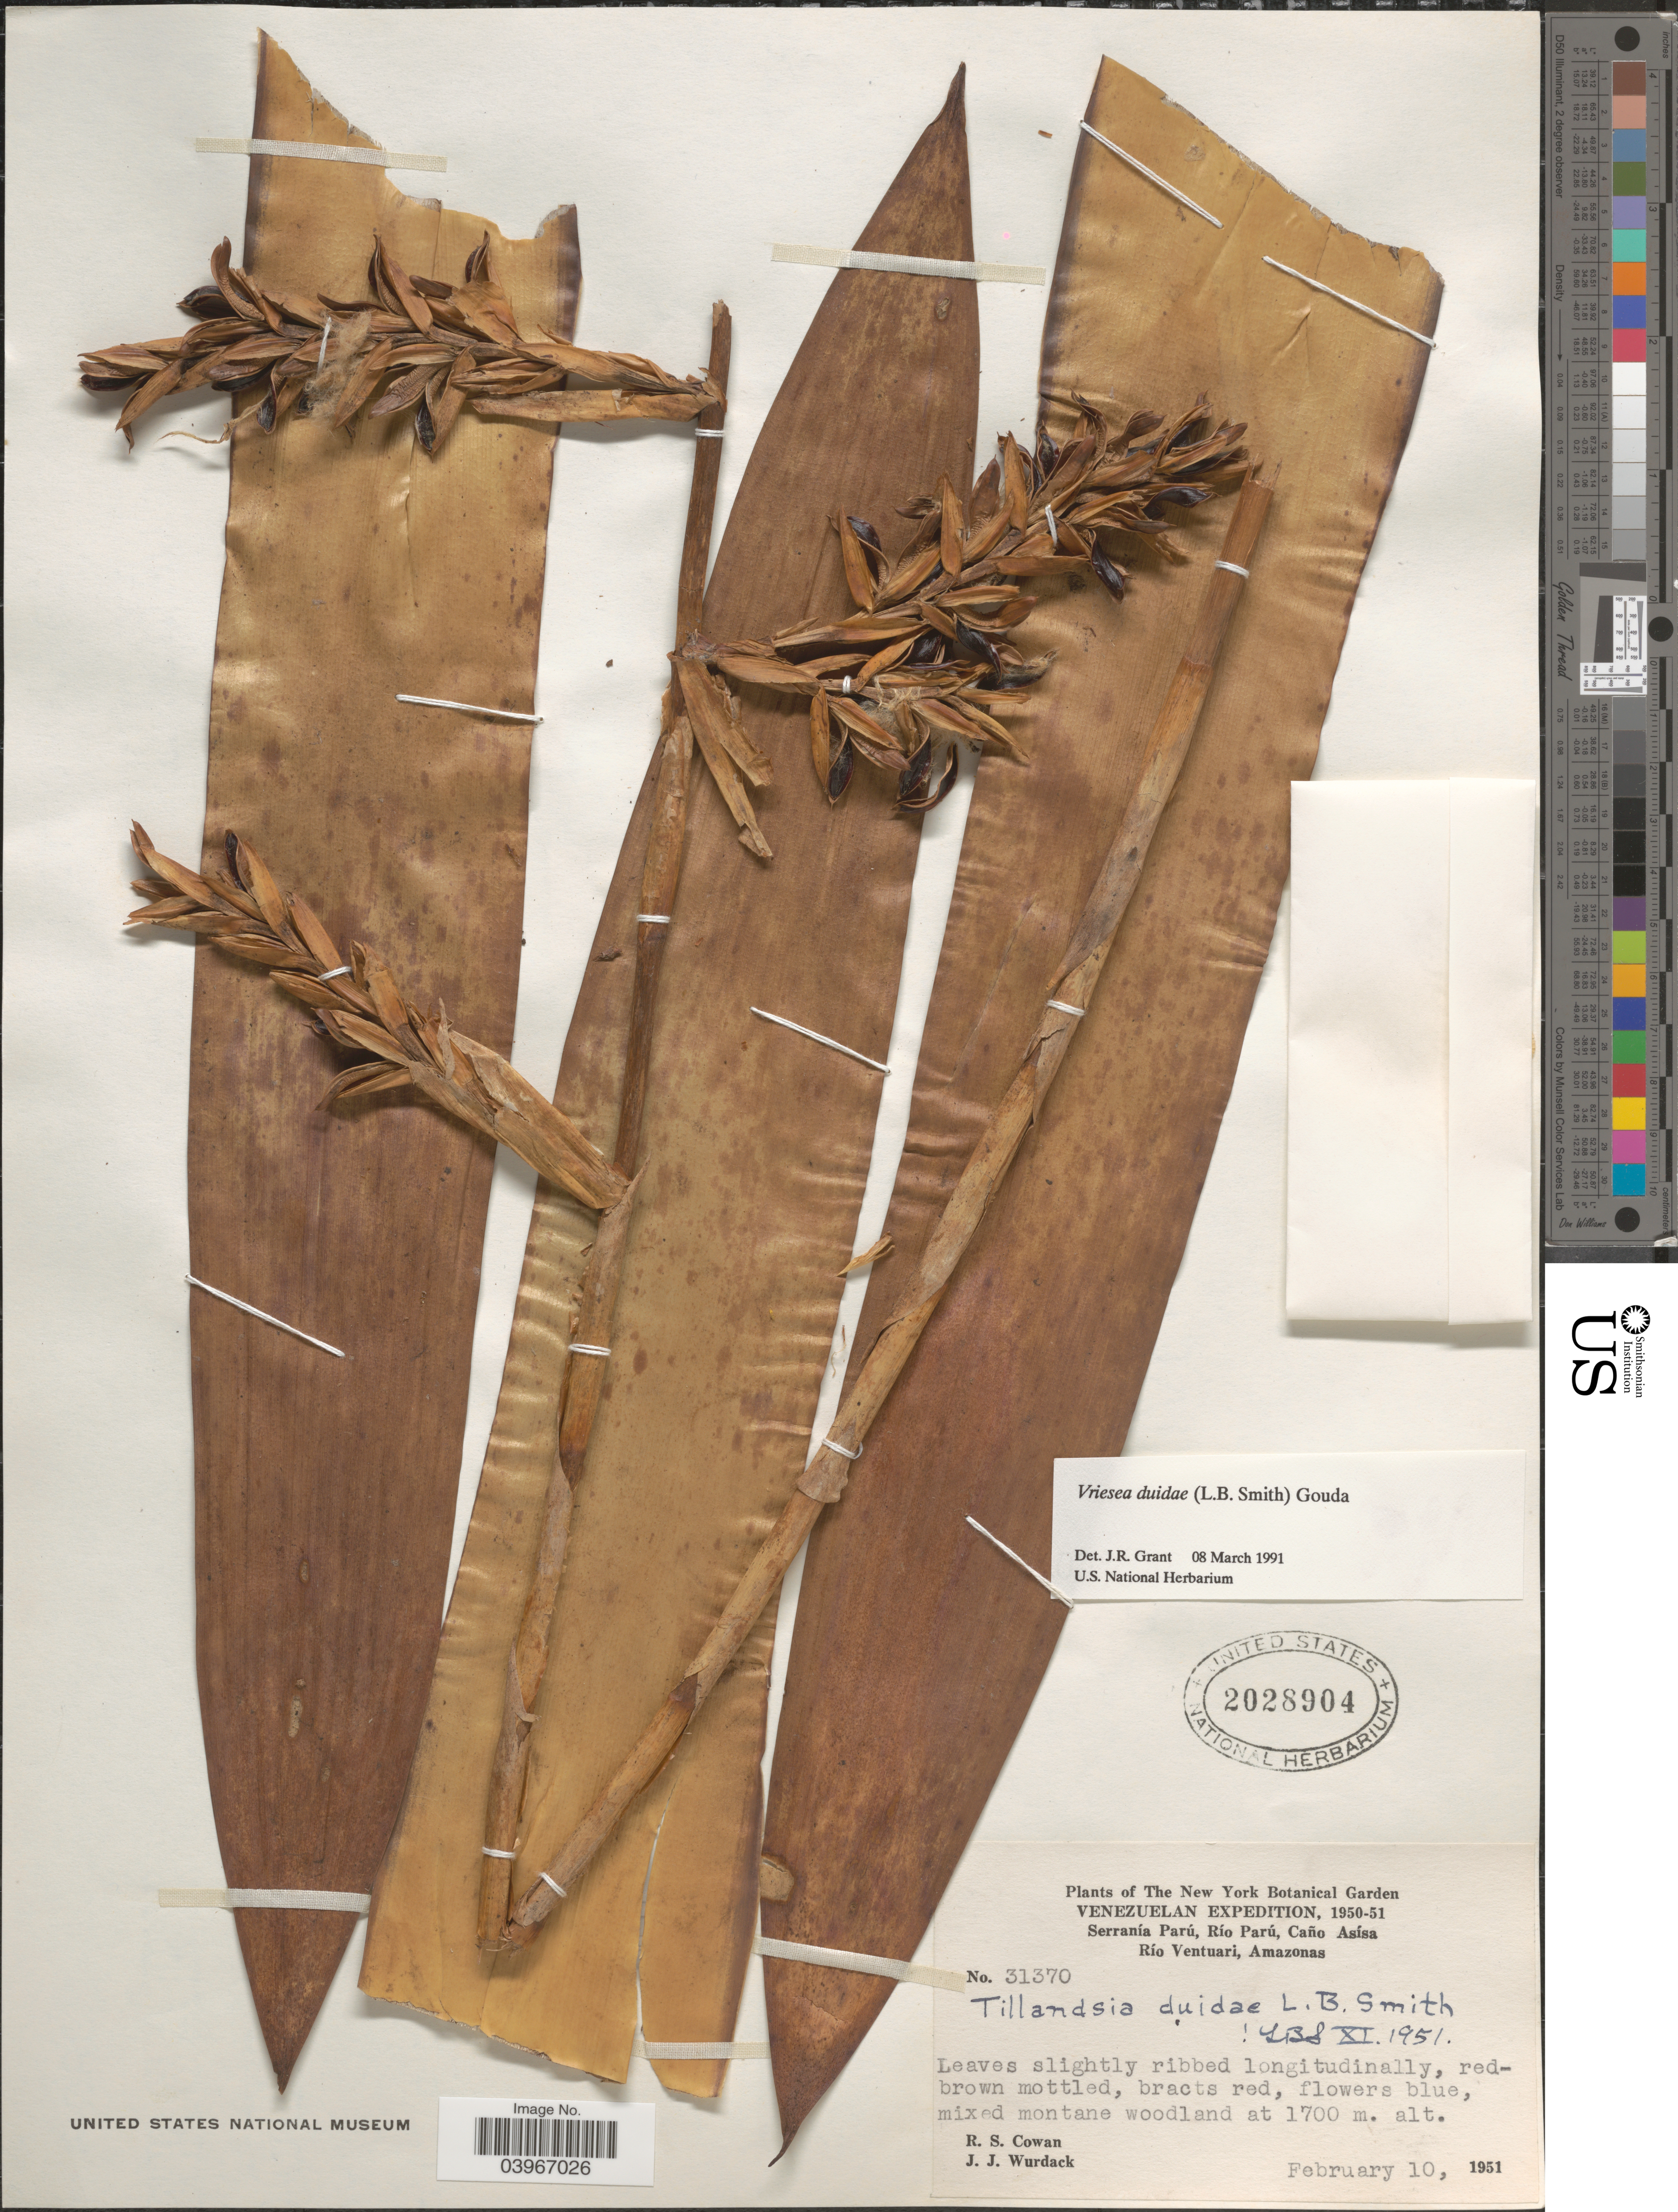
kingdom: Plantae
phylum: Tracheophyta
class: Liliopsida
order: Poales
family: Bromeliaceae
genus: Vriesea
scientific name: Vriesea duidae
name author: (L.B. Sm.) Gouda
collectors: R. S. Cowan & J. J. Wurdack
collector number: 31370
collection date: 1951-02-10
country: Venezuela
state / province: Amazonas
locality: Serranía Parú, Río Parú, Caño Asísa. Río Ventuari.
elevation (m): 1700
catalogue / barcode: US 2028904